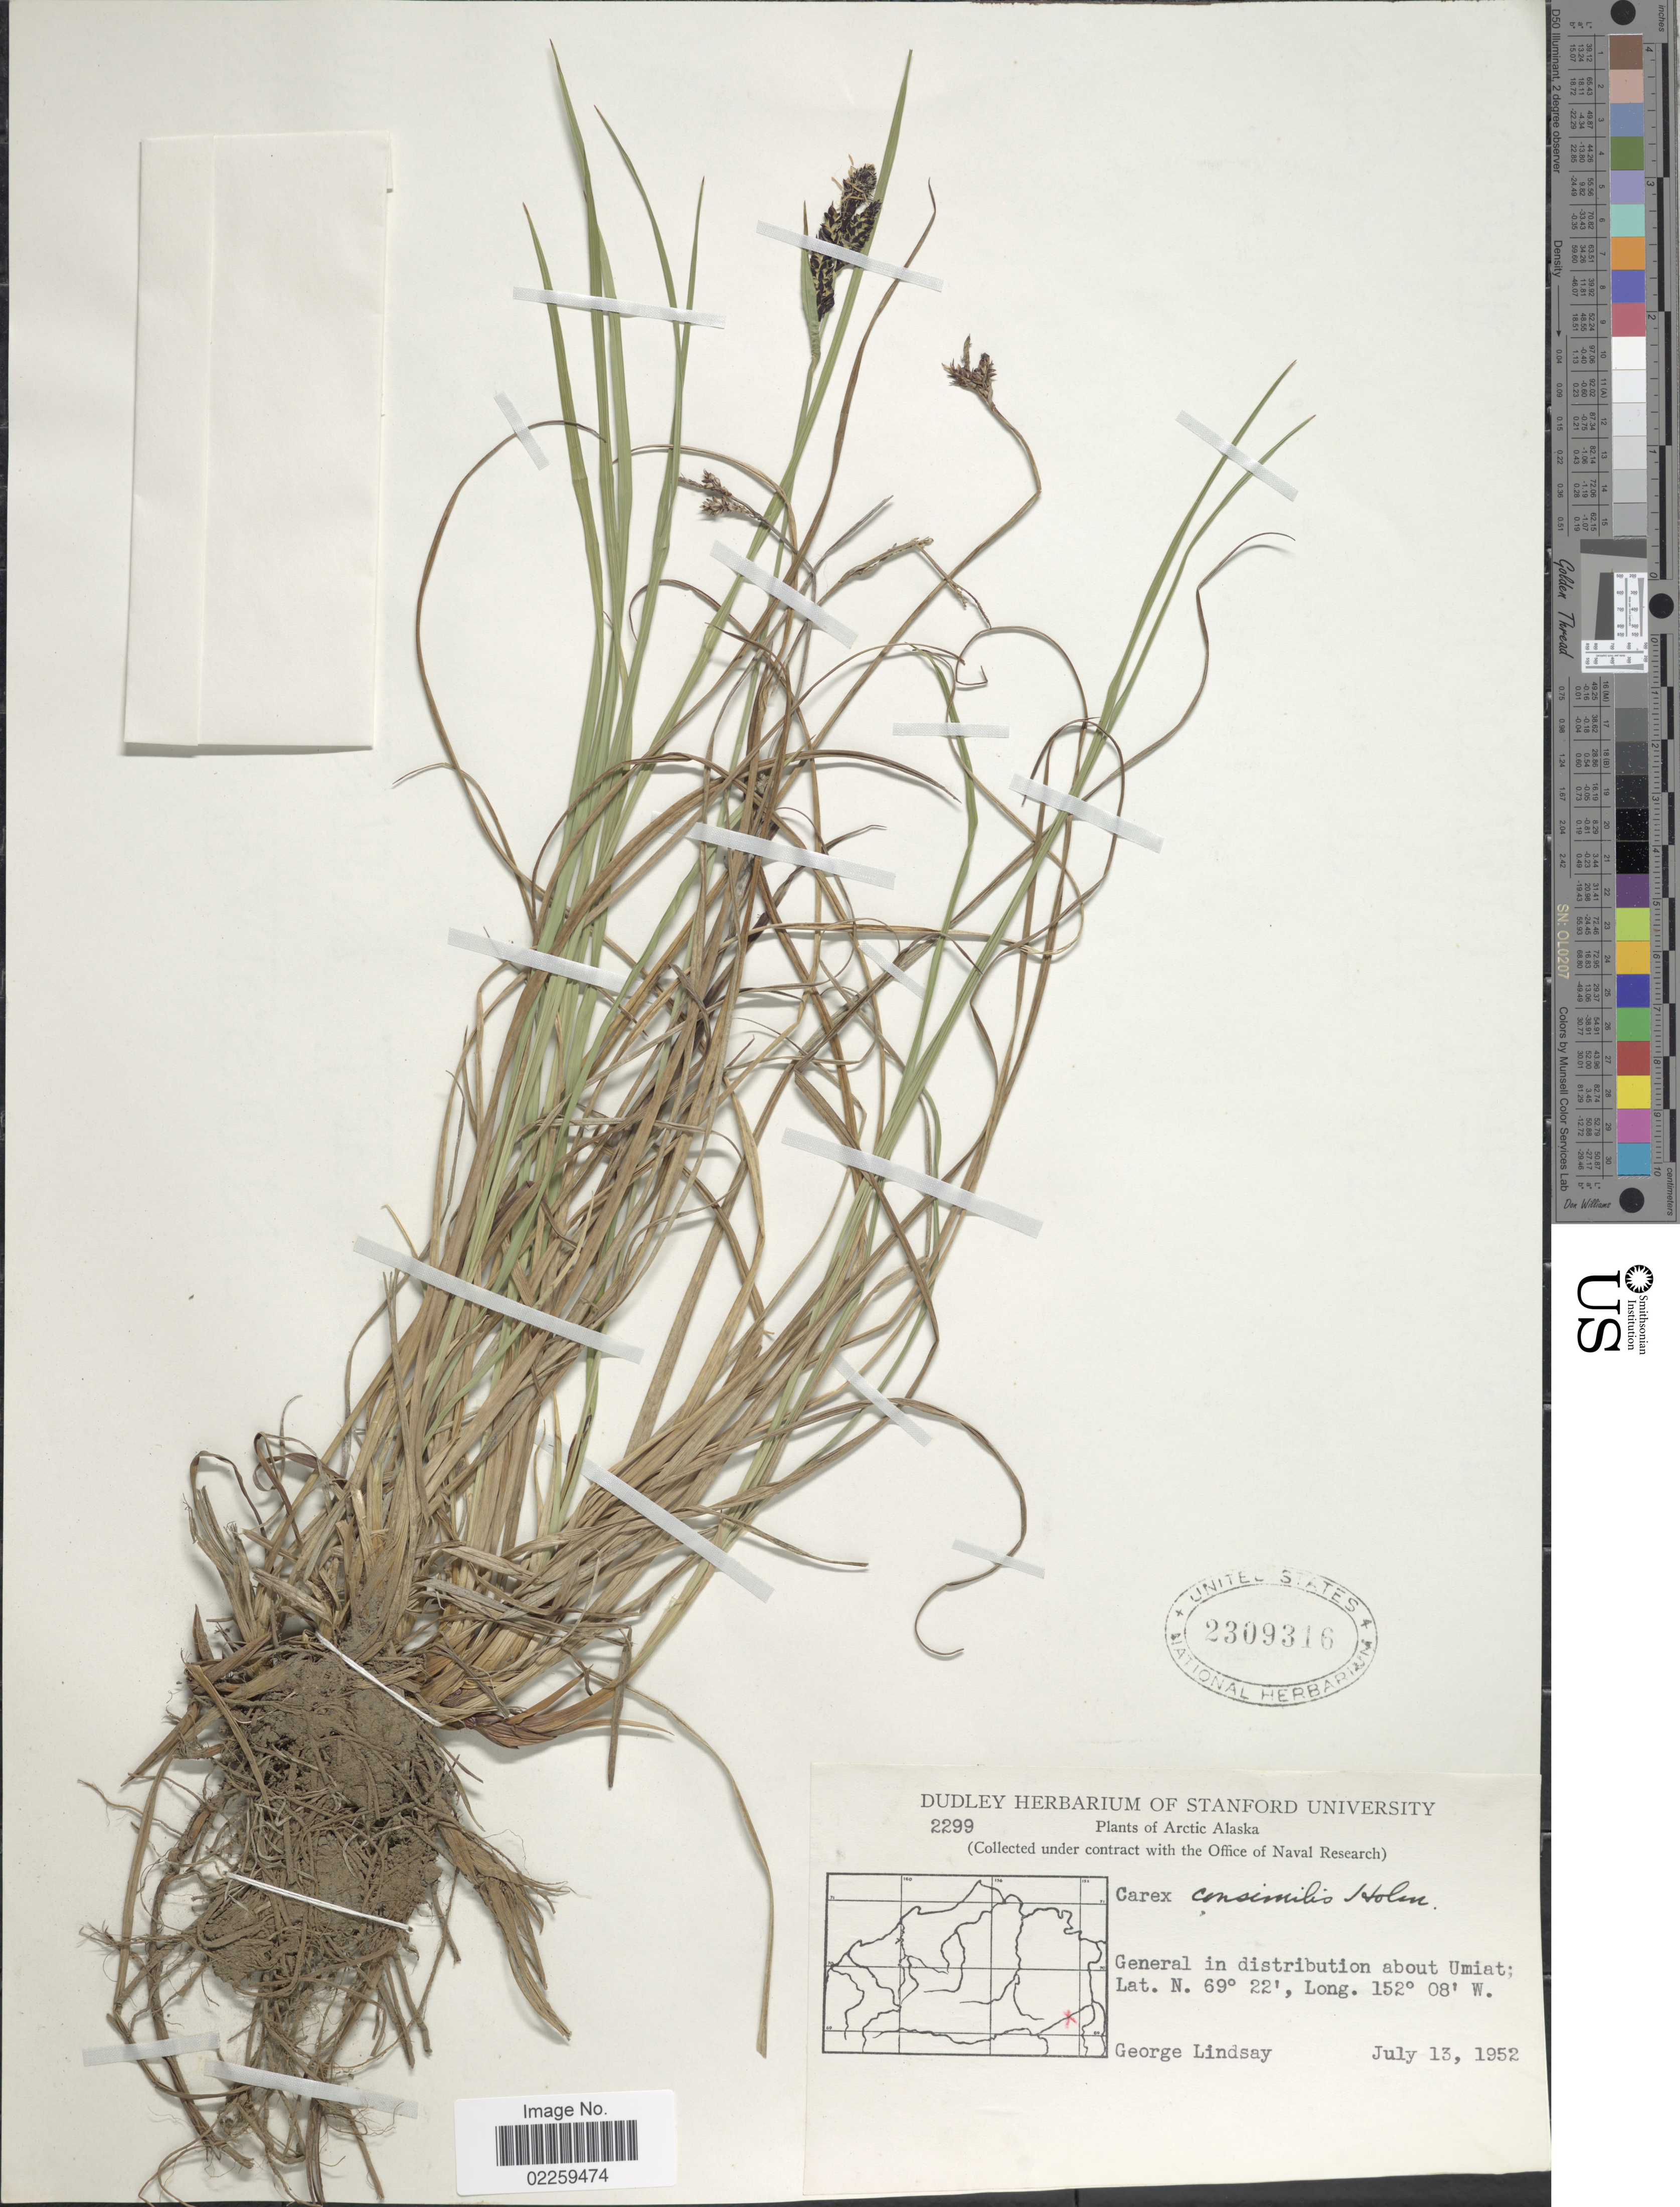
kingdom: Plantae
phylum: Tracheophyta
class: Liliopsida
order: Poales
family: Cyperaceae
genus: Carex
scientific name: Carex bigelowii subsp. lugens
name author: (Holm) T.V. Egorova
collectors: G. Lindsay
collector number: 2299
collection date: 1952-07-13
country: United States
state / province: Alaska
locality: Arctic Alaska. General in distribution about Umiat.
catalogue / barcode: US 2309316